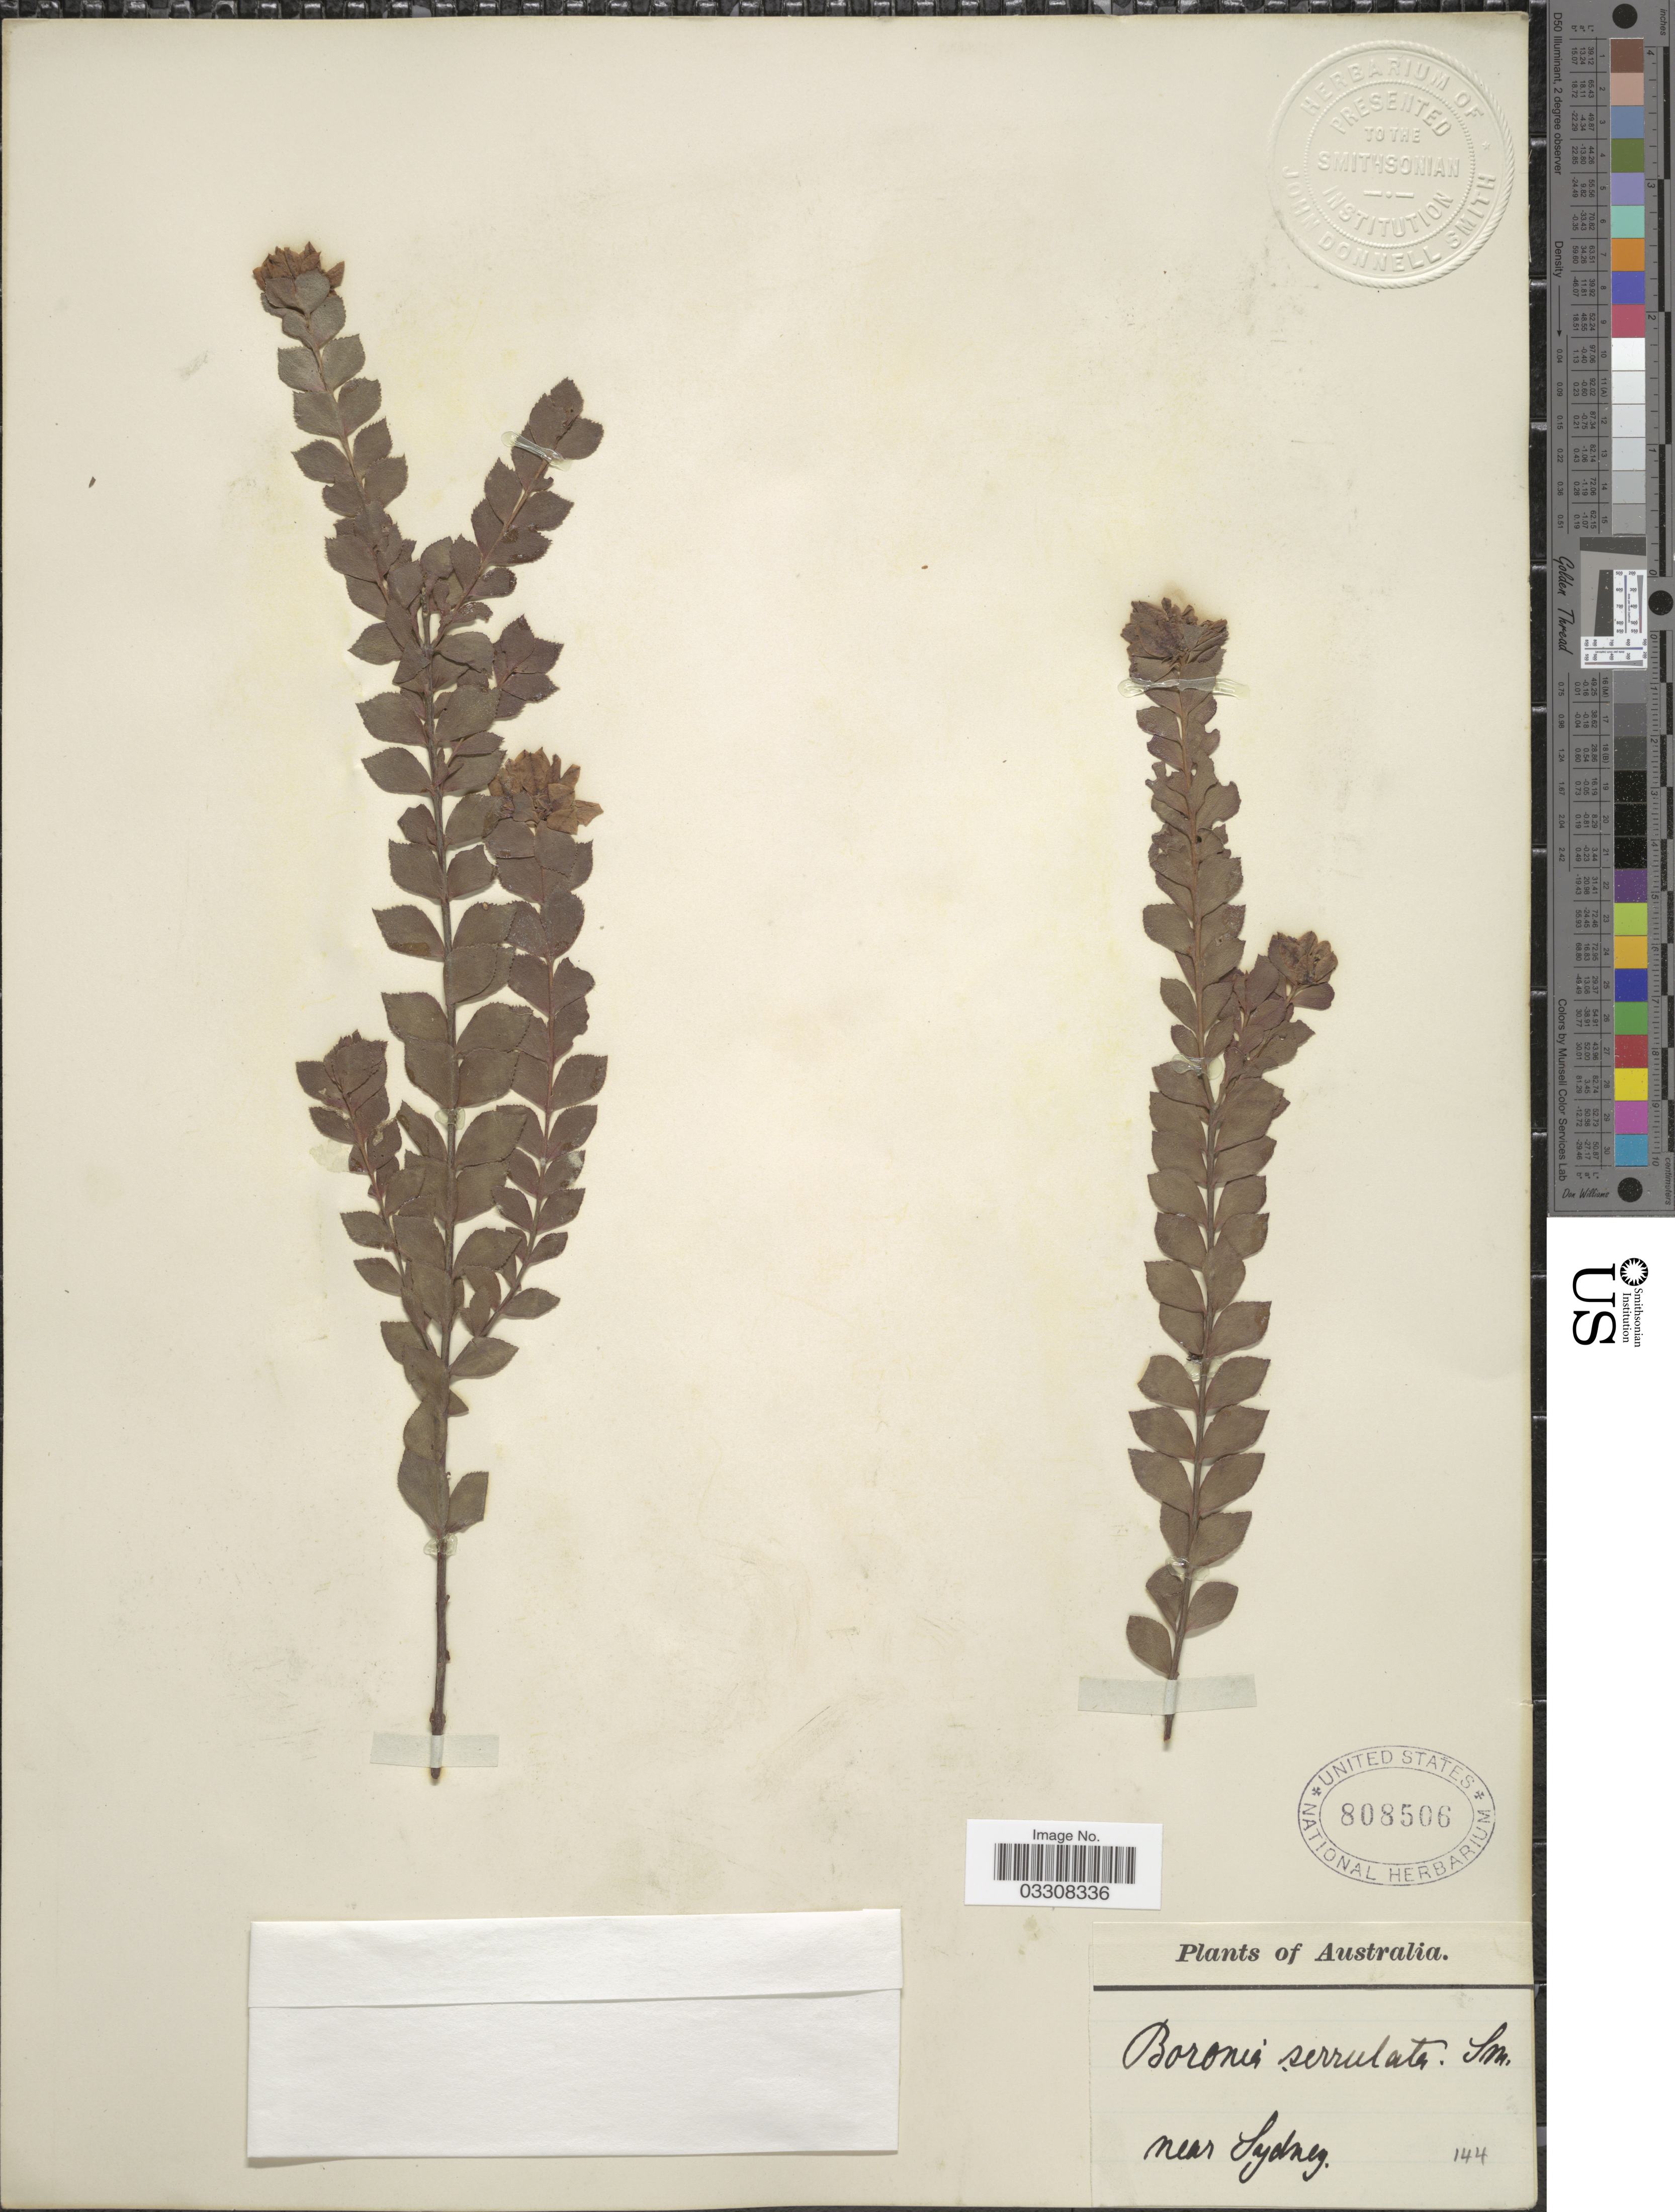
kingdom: Plantae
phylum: Tracheophyta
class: Magnoliopsida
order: Sapindales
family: Rutaceae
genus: Boronia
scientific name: Boronia serrulata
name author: Sm.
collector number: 144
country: Australia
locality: Near Sydney.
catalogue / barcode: US 808506